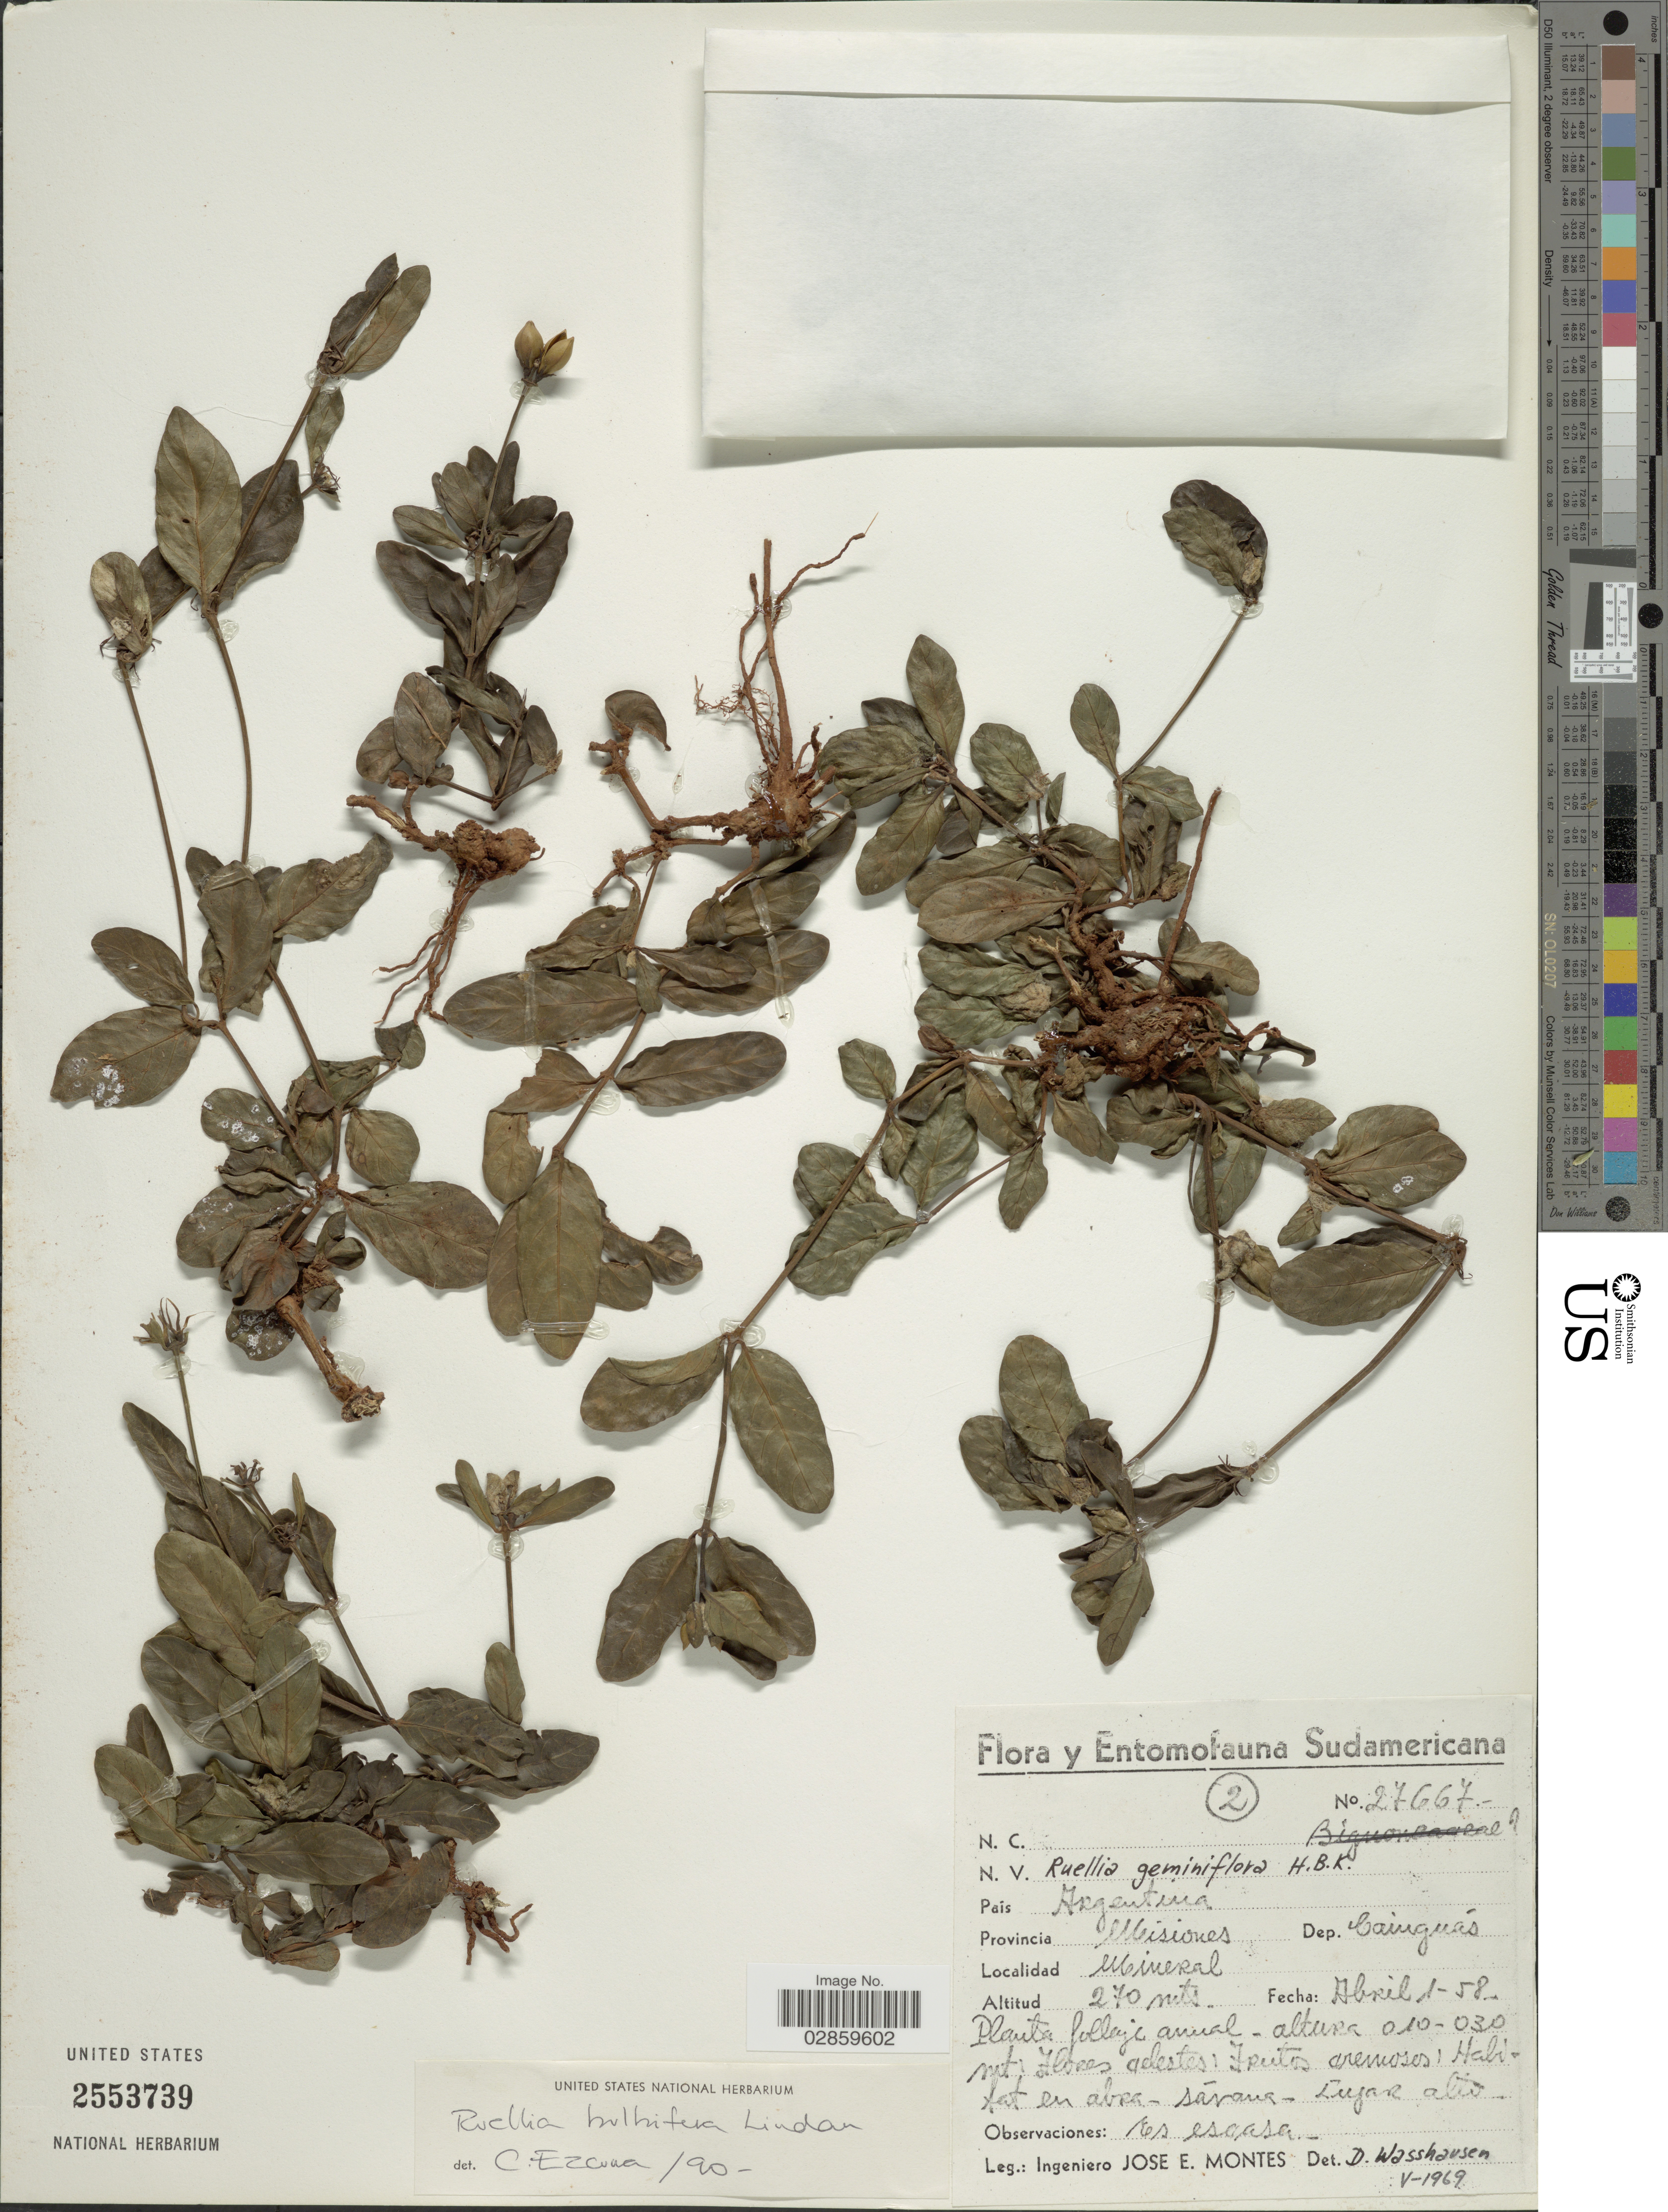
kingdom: Plantae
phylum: Tracheophyta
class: Magnoliopsida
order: Lamiales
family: Acanthaceae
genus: Ruellia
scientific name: Ruellia bulbifera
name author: Lindau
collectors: J. E. Montes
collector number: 27667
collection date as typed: Transcribed d/m/y: 1/4/58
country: Argentina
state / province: Misiones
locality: Dep. Cainguás. Mineral.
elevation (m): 270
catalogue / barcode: US 2553739